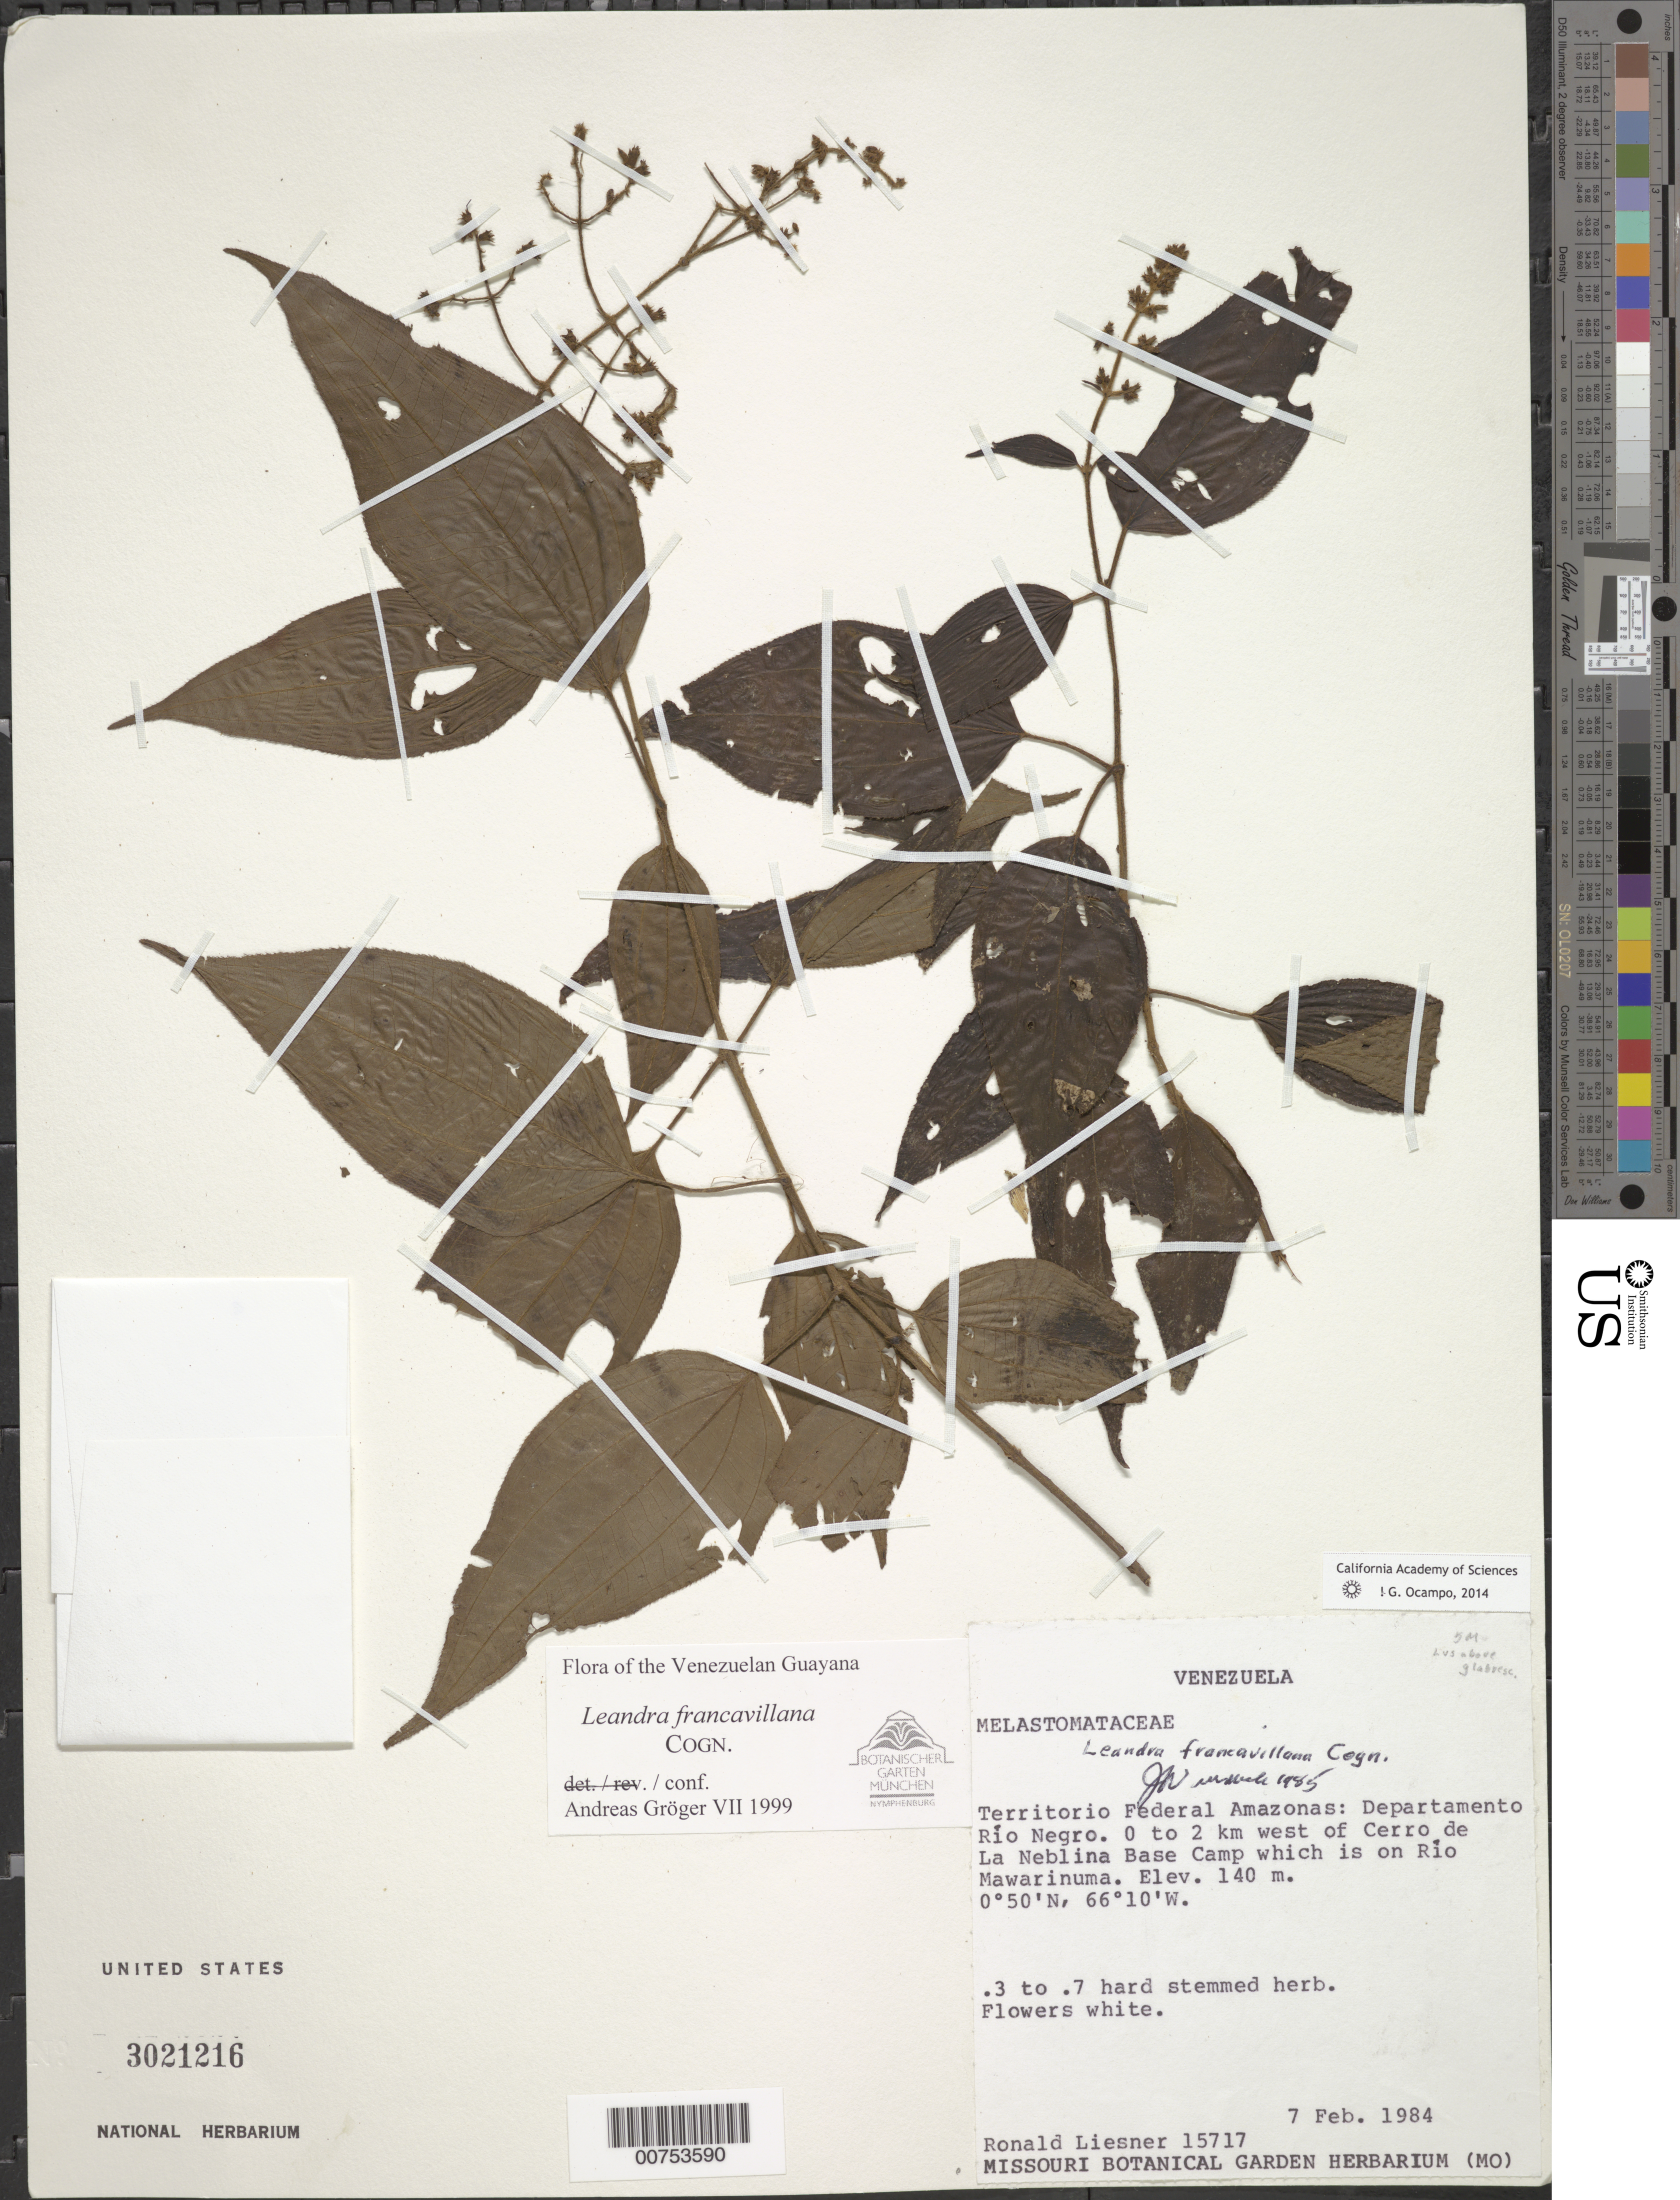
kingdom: Plantae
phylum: Tracheophyta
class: Magnoliopsida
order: Myrtales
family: Melastomataceae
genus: Leandra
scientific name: Leandra francavillana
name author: Cogn.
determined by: Gröger, A.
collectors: R. L. Liesner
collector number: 15717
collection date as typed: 7-Feb-84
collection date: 1984-02-07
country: Venezuela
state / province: Amazonas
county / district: Río Negro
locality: Río Mawarinuma, 0-2 km W of Cerro de La Neblina Base Camp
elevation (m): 140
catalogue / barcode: US 3021216